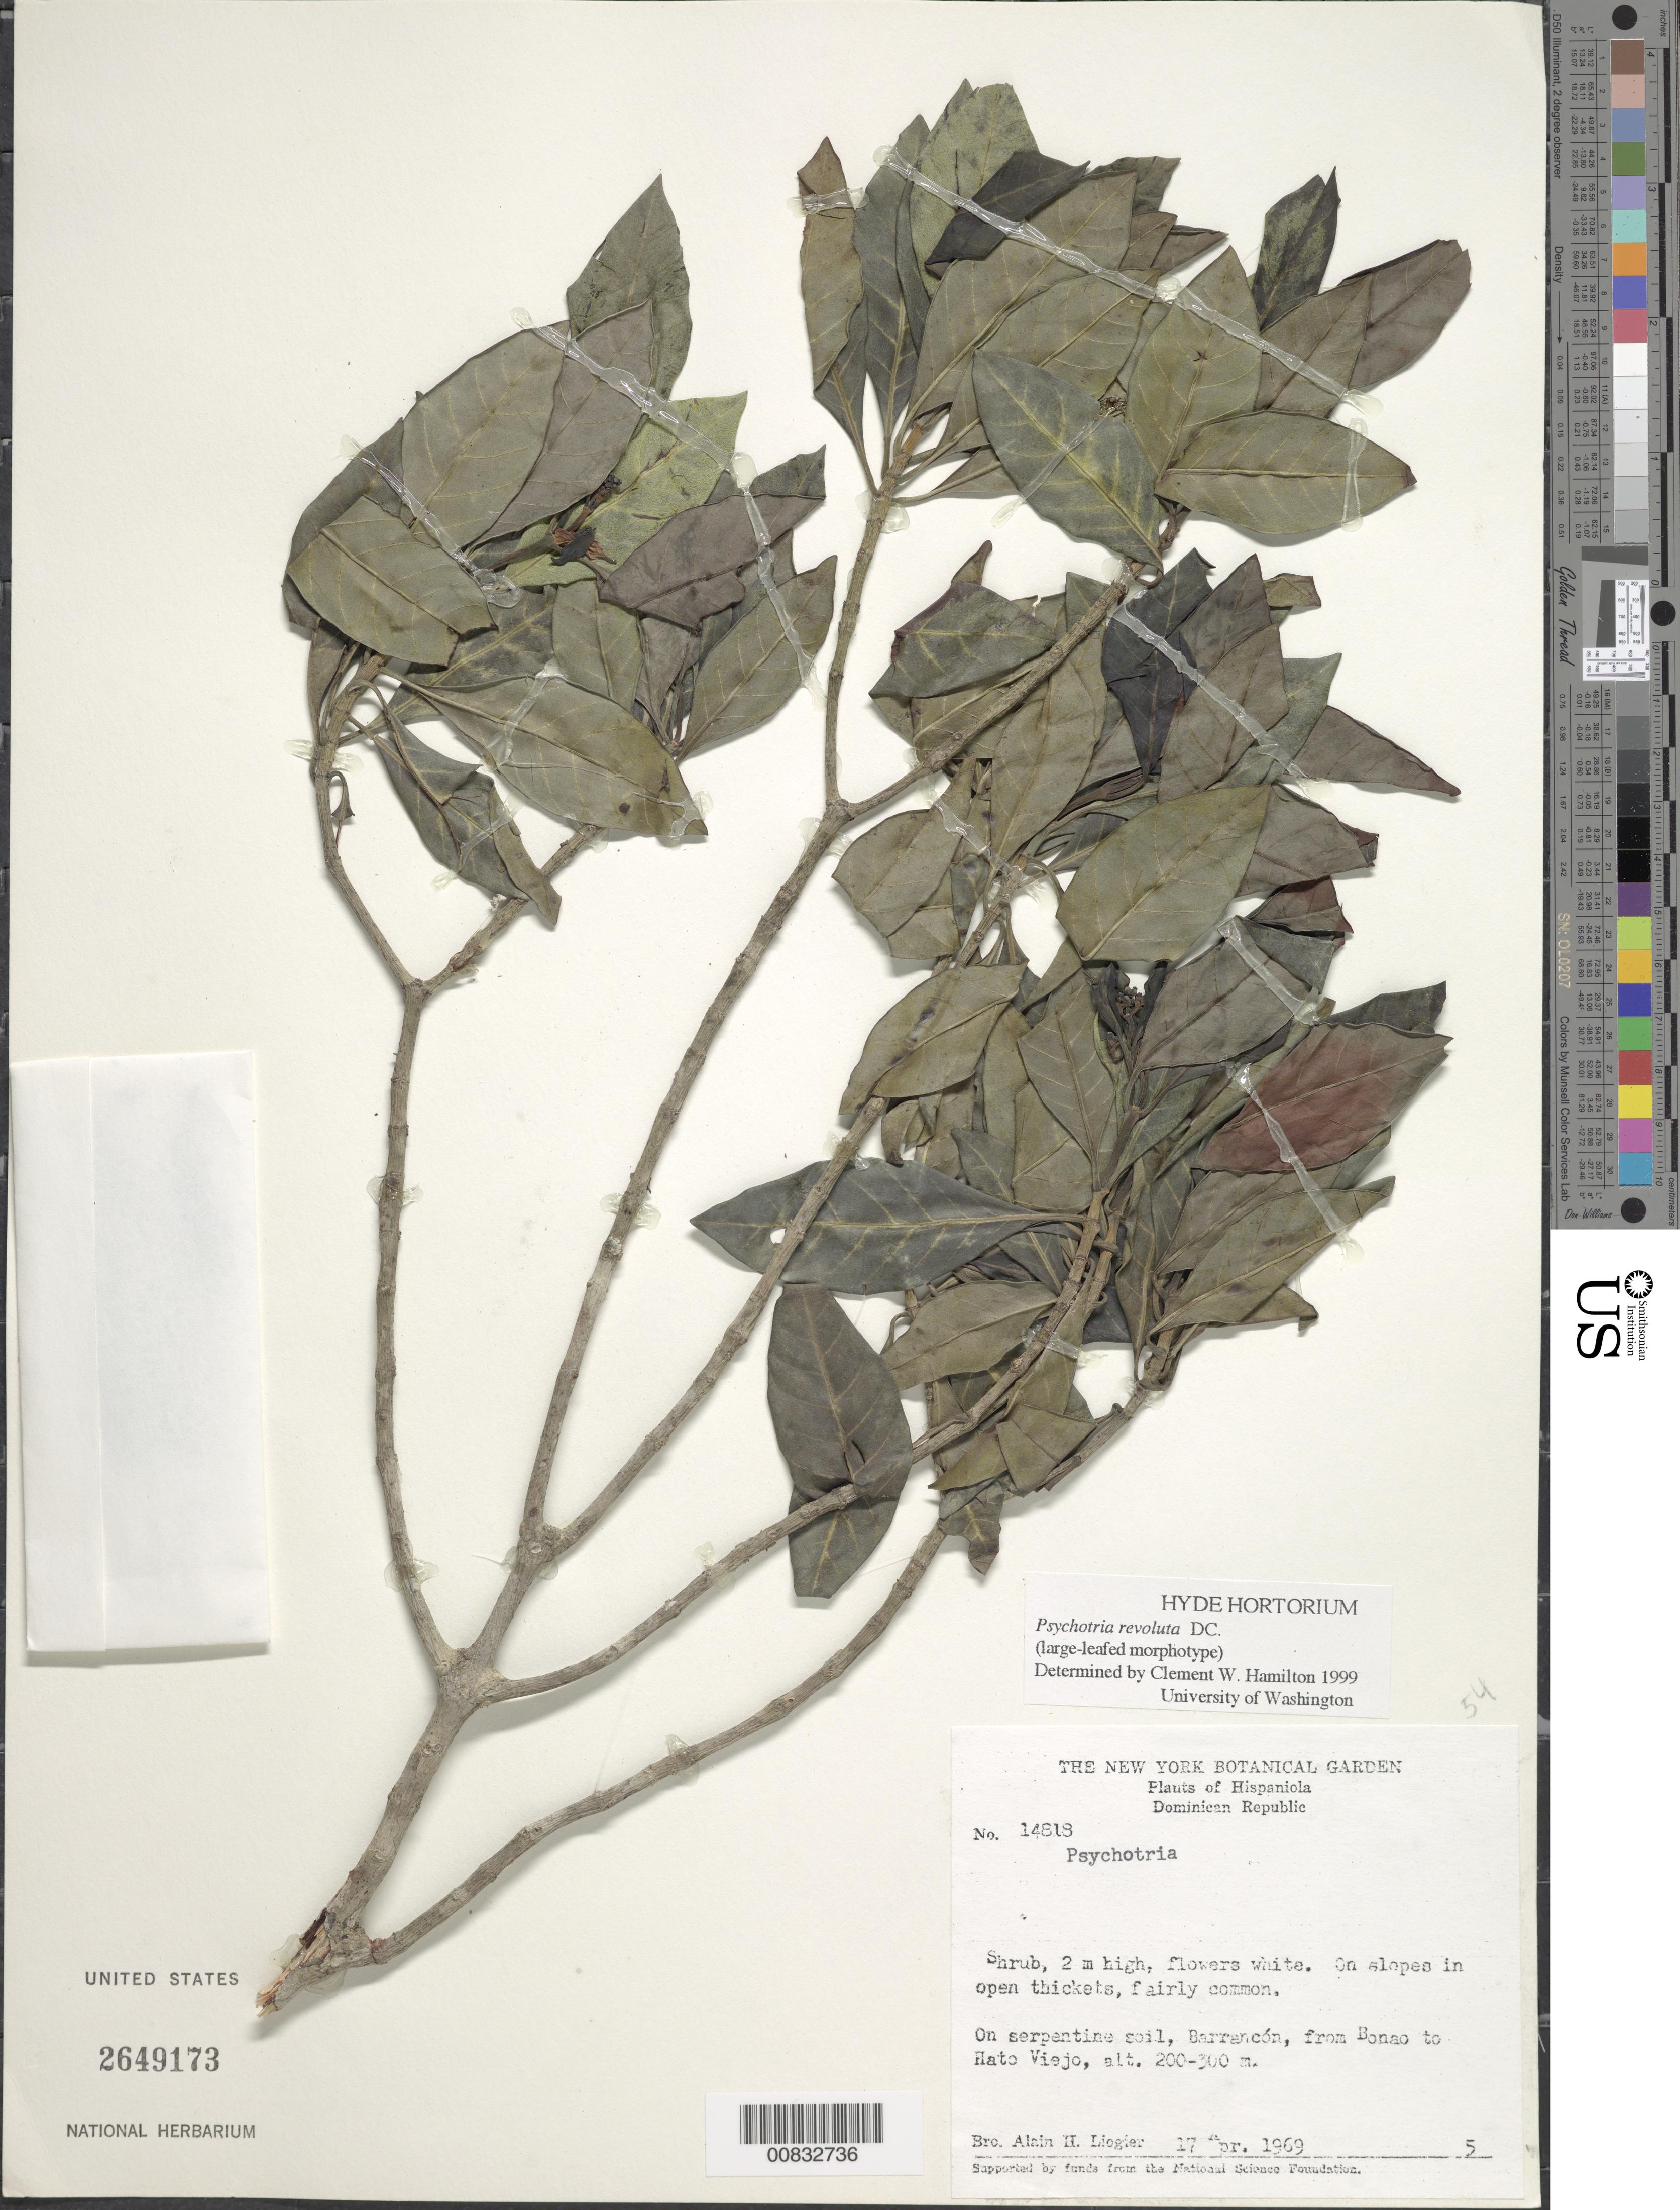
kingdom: Plantae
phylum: Tracheophyta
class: Magnoliopsida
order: Gentianales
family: Rubiaceae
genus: Psychotria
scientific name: Psychotria revoluta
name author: DC.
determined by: Hamilton, C. W.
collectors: A. H. Liogier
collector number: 14818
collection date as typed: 17 Apr 1969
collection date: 1969-04-17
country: Dominican Republic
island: Hispaniola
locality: Barrancón, from Bonao to Hato Viejo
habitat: On serpentine soil on slopes in open thickets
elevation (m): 200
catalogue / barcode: US 2649173